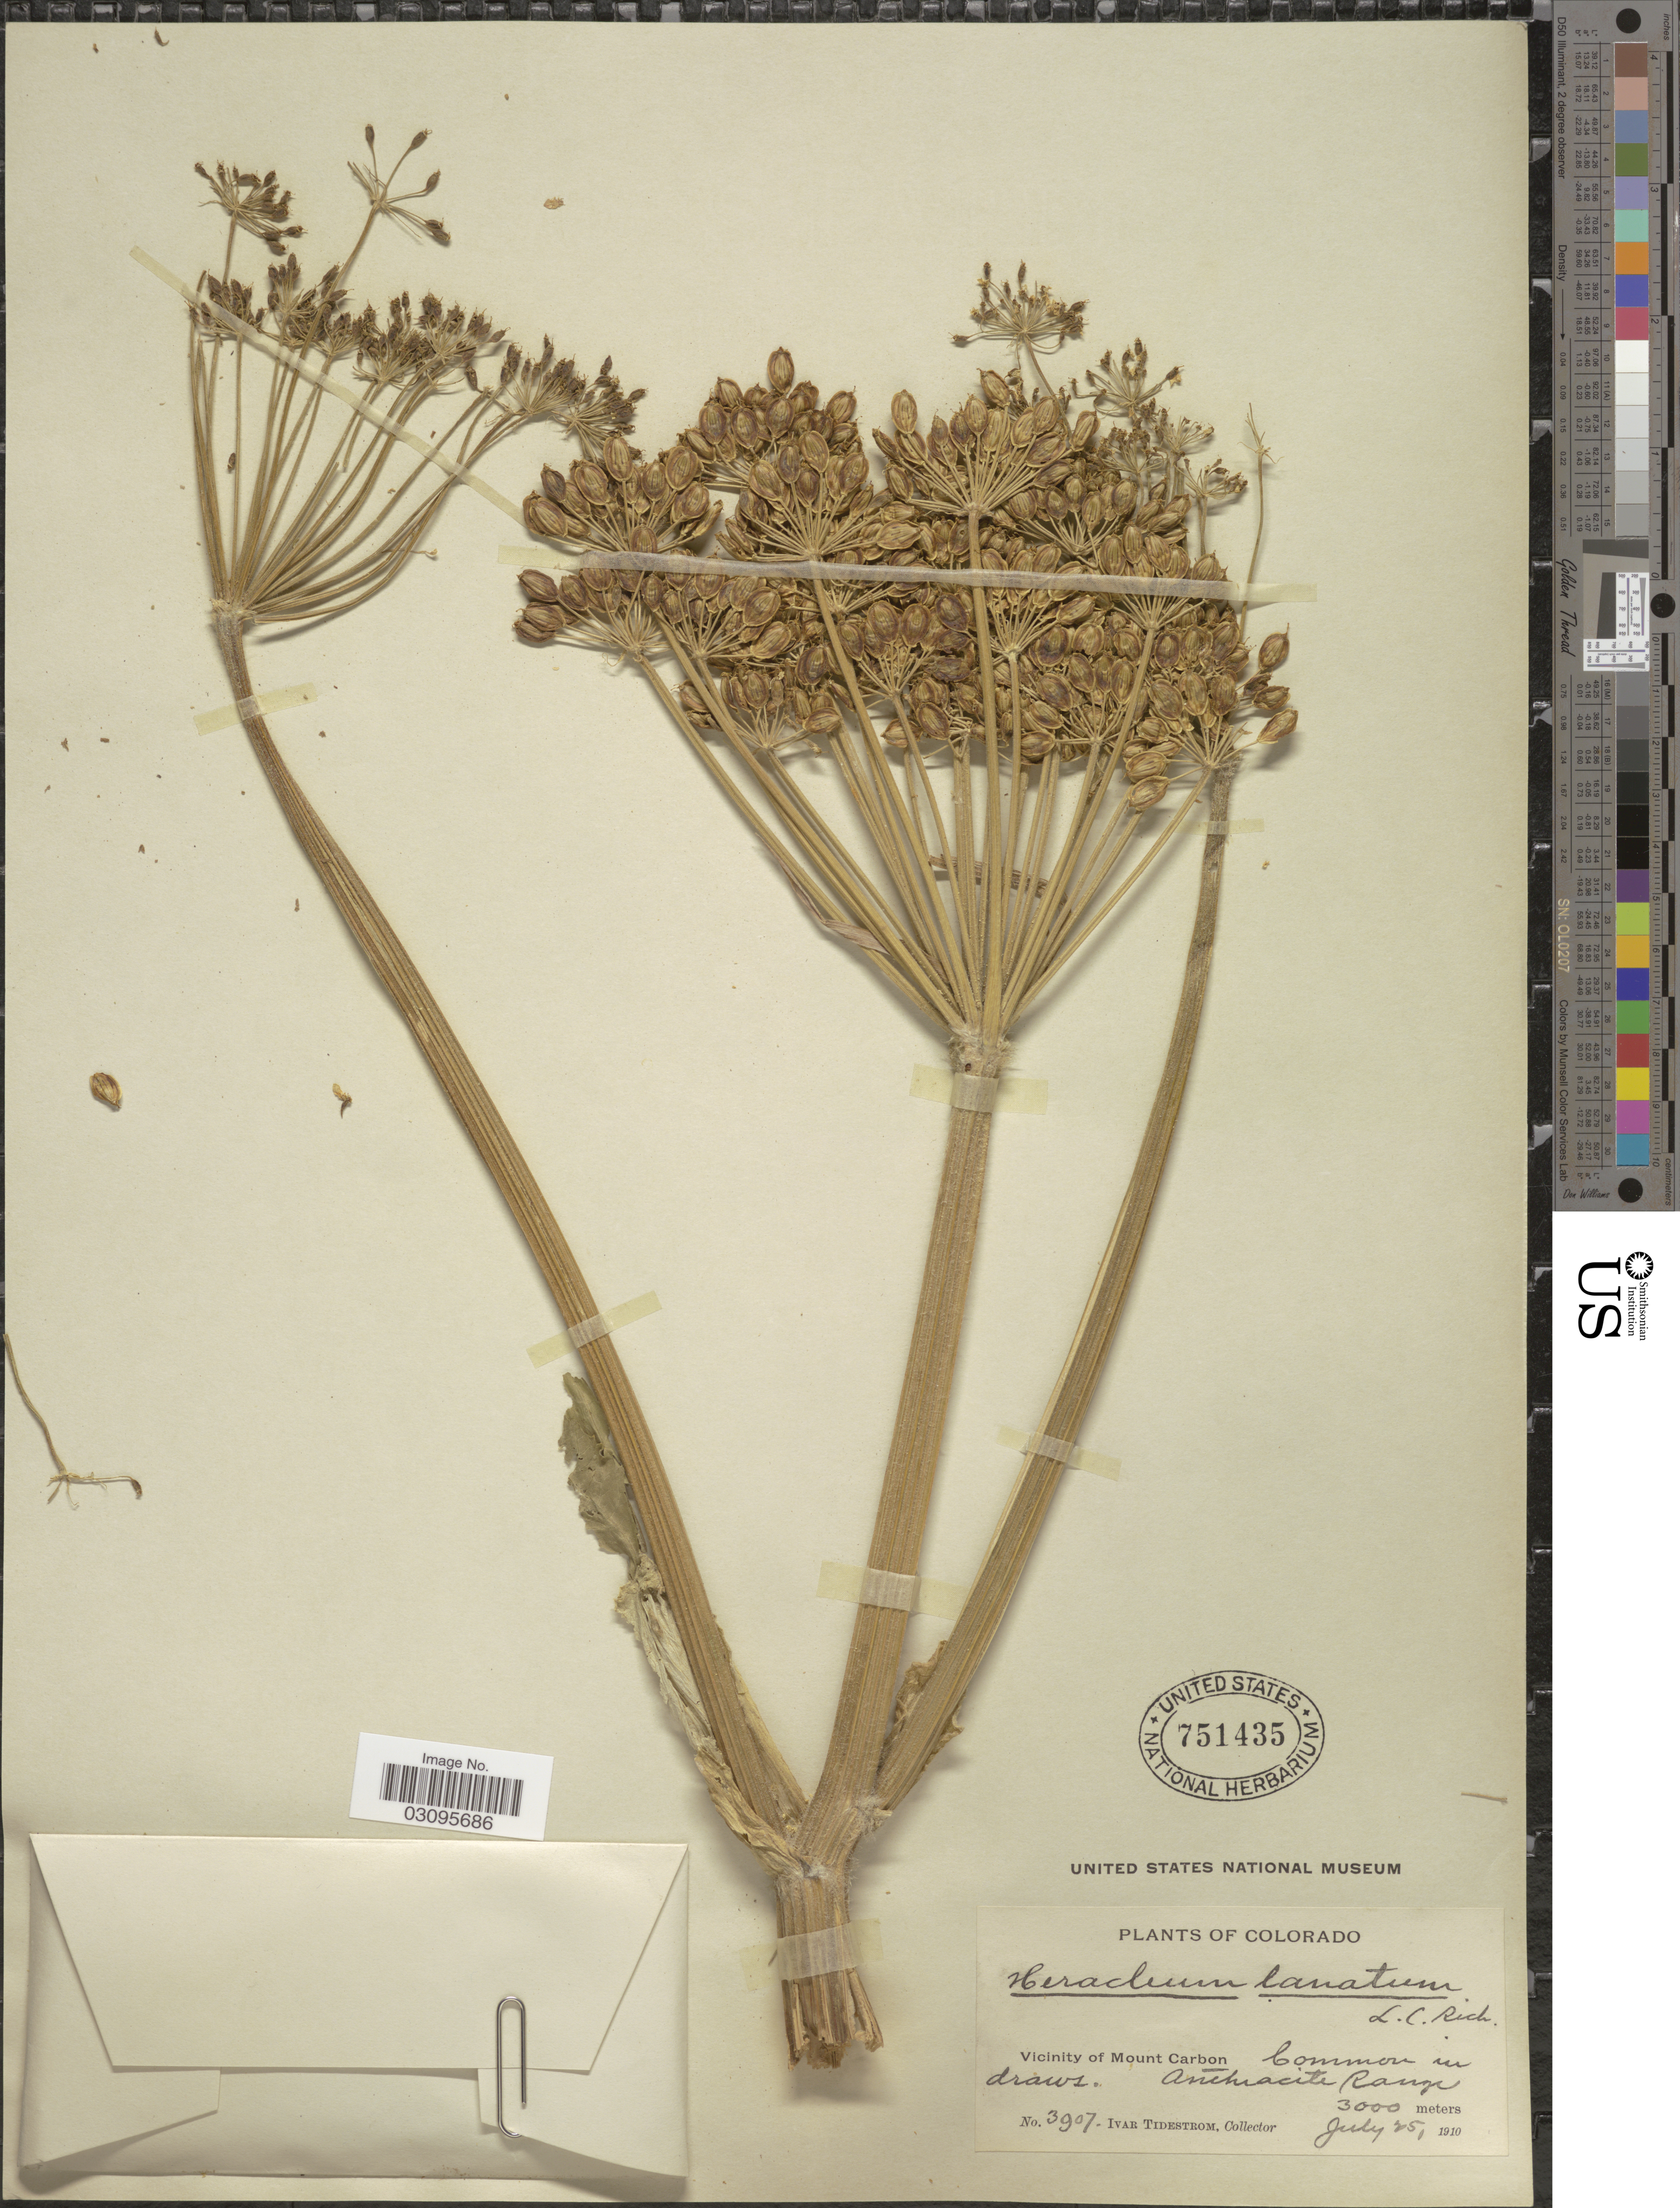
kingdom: Plantae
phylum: Tracheophyta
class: Magnoliopsida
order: Apiales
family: Apiaceae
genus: Heracleum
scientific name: Heracleum lanatum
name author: Michx.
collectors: I. F. Tidestrom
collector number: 3907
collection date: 1910-07-25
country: United States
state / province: Colorado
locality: Vicinity of Mount Carbon. Anthracite Range.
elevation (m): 3000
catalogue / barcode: US 751435